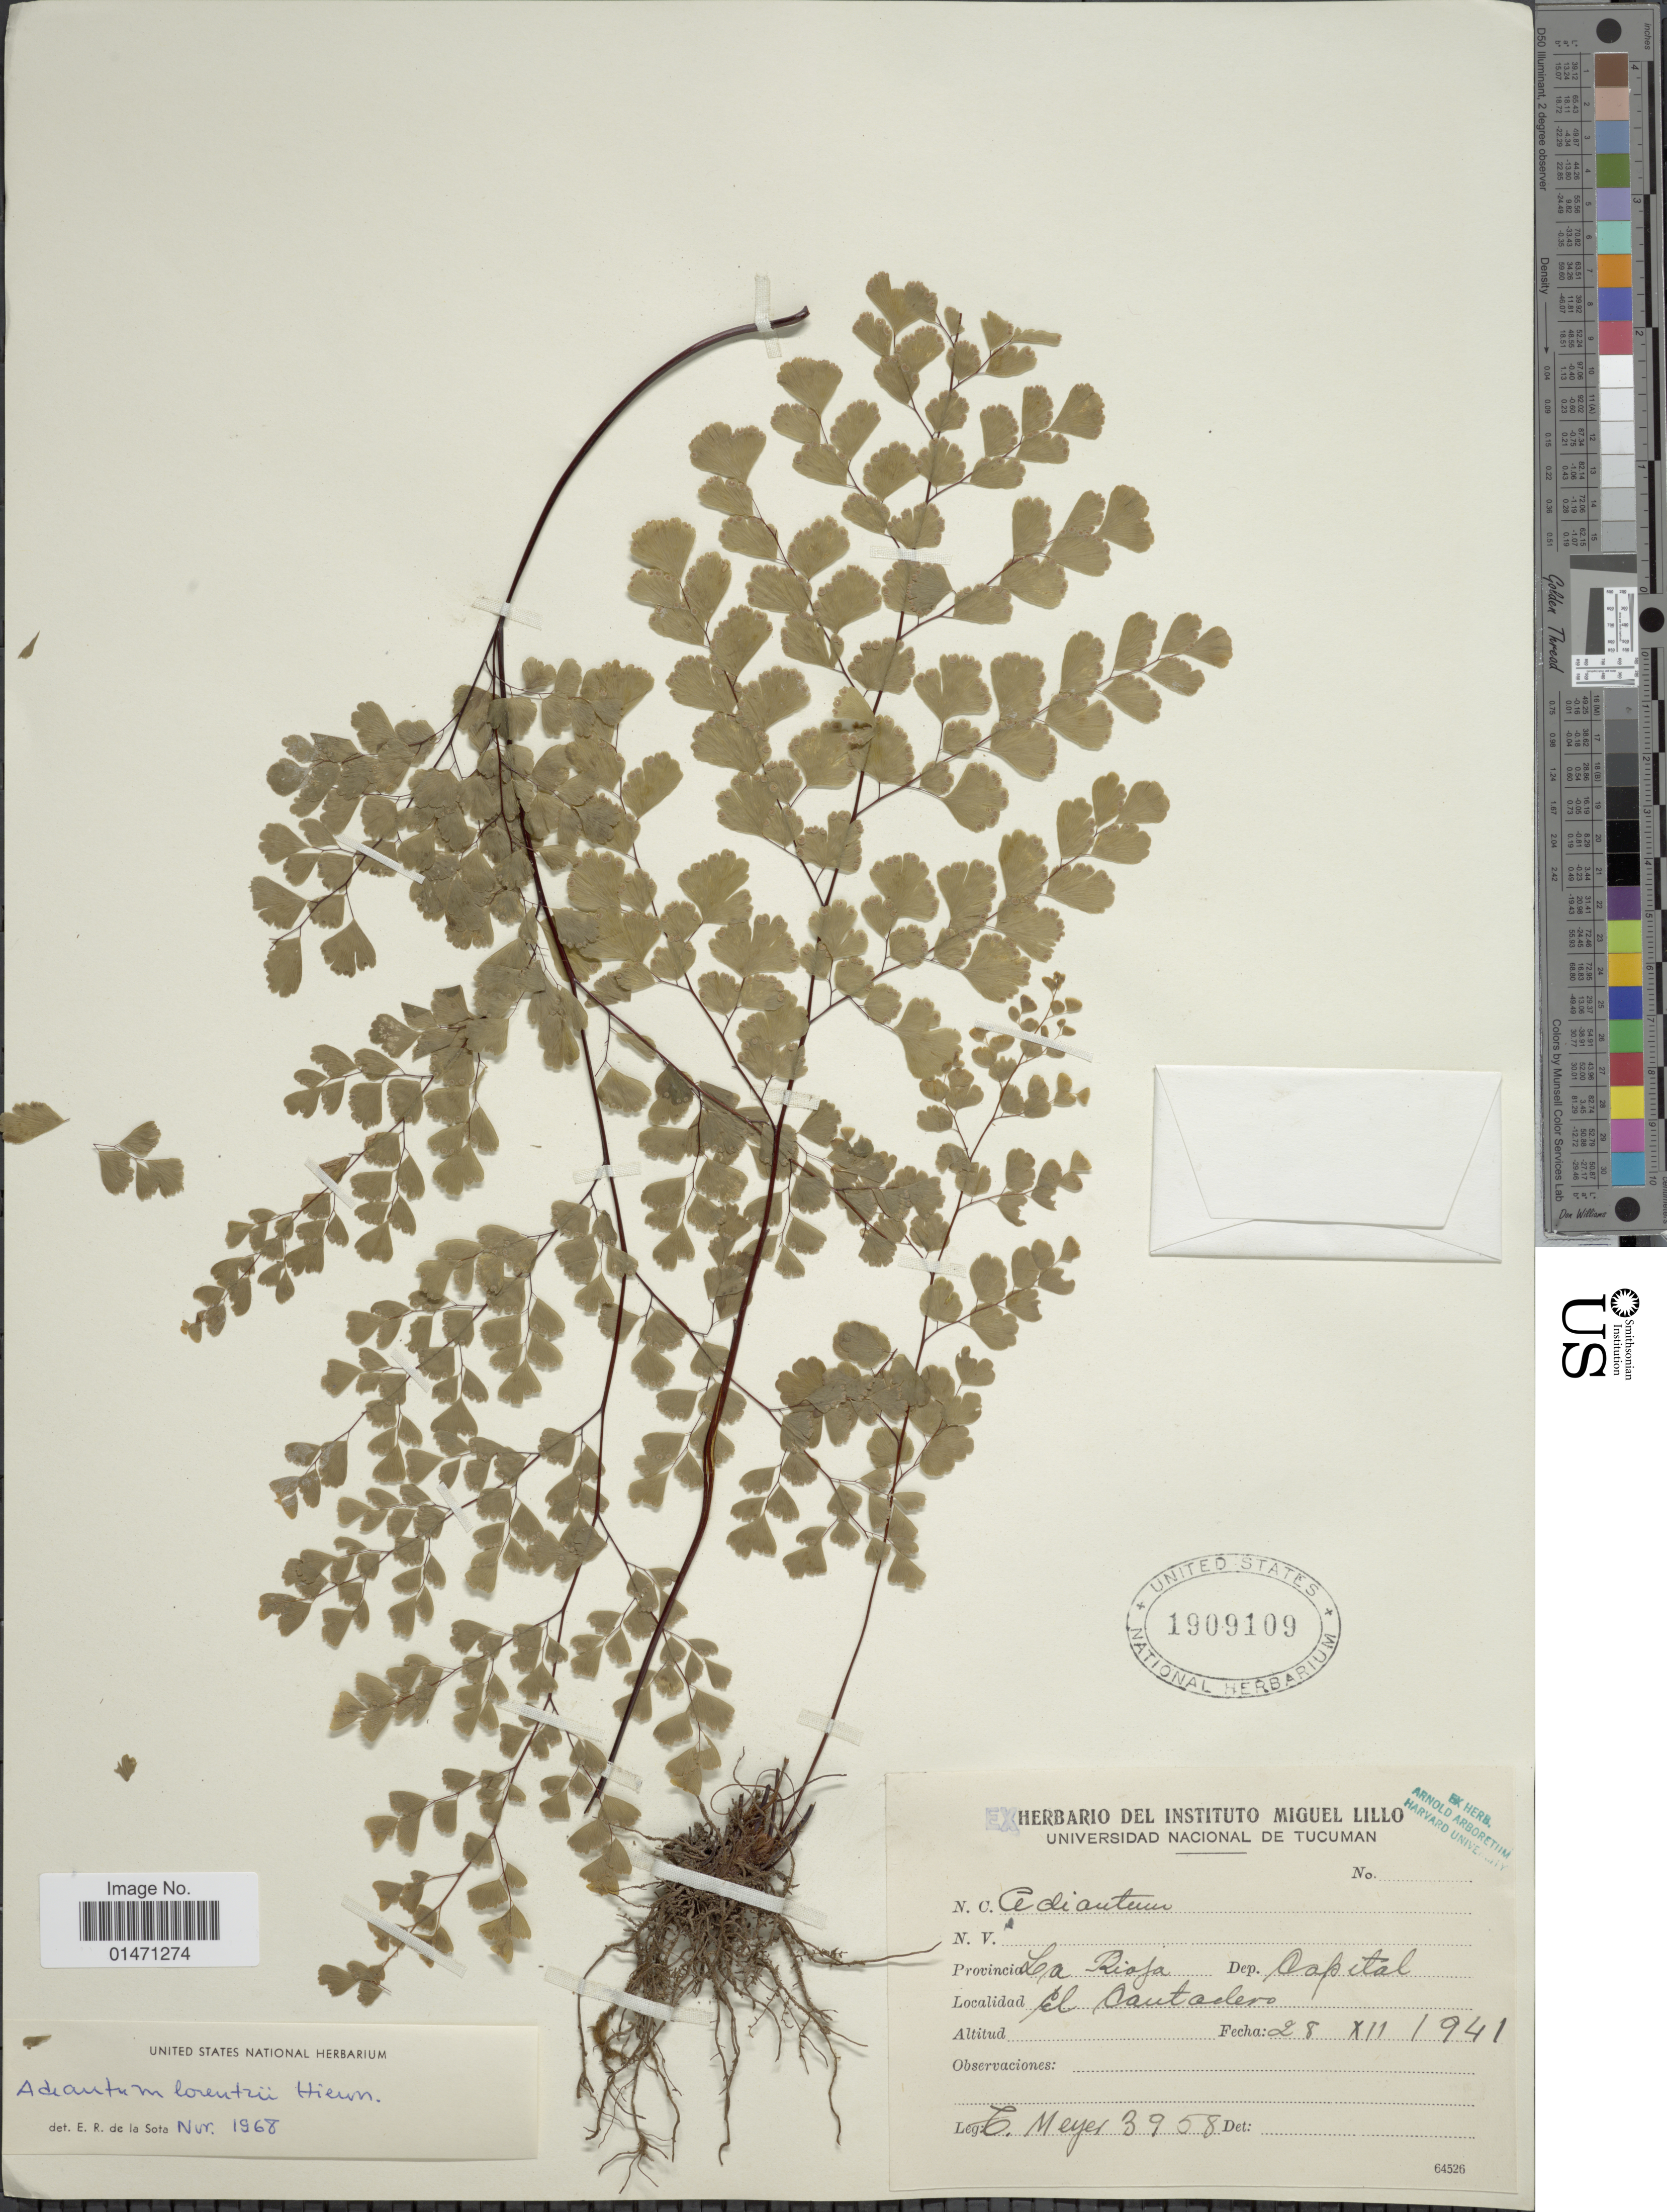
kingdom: Plantae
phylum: Tracheophyta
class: Polypodiopsida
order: Polypodiales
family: Pteridaceae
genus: Adiantum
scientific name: Adiantum raddianum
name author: C. Presl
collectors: C. Meyer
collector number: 3958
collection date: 1941-12-28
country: Argentina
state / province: La Rioja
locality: Provincia La Rioja, Dep. Capital, El Cantadero.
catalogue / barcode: US 1909109